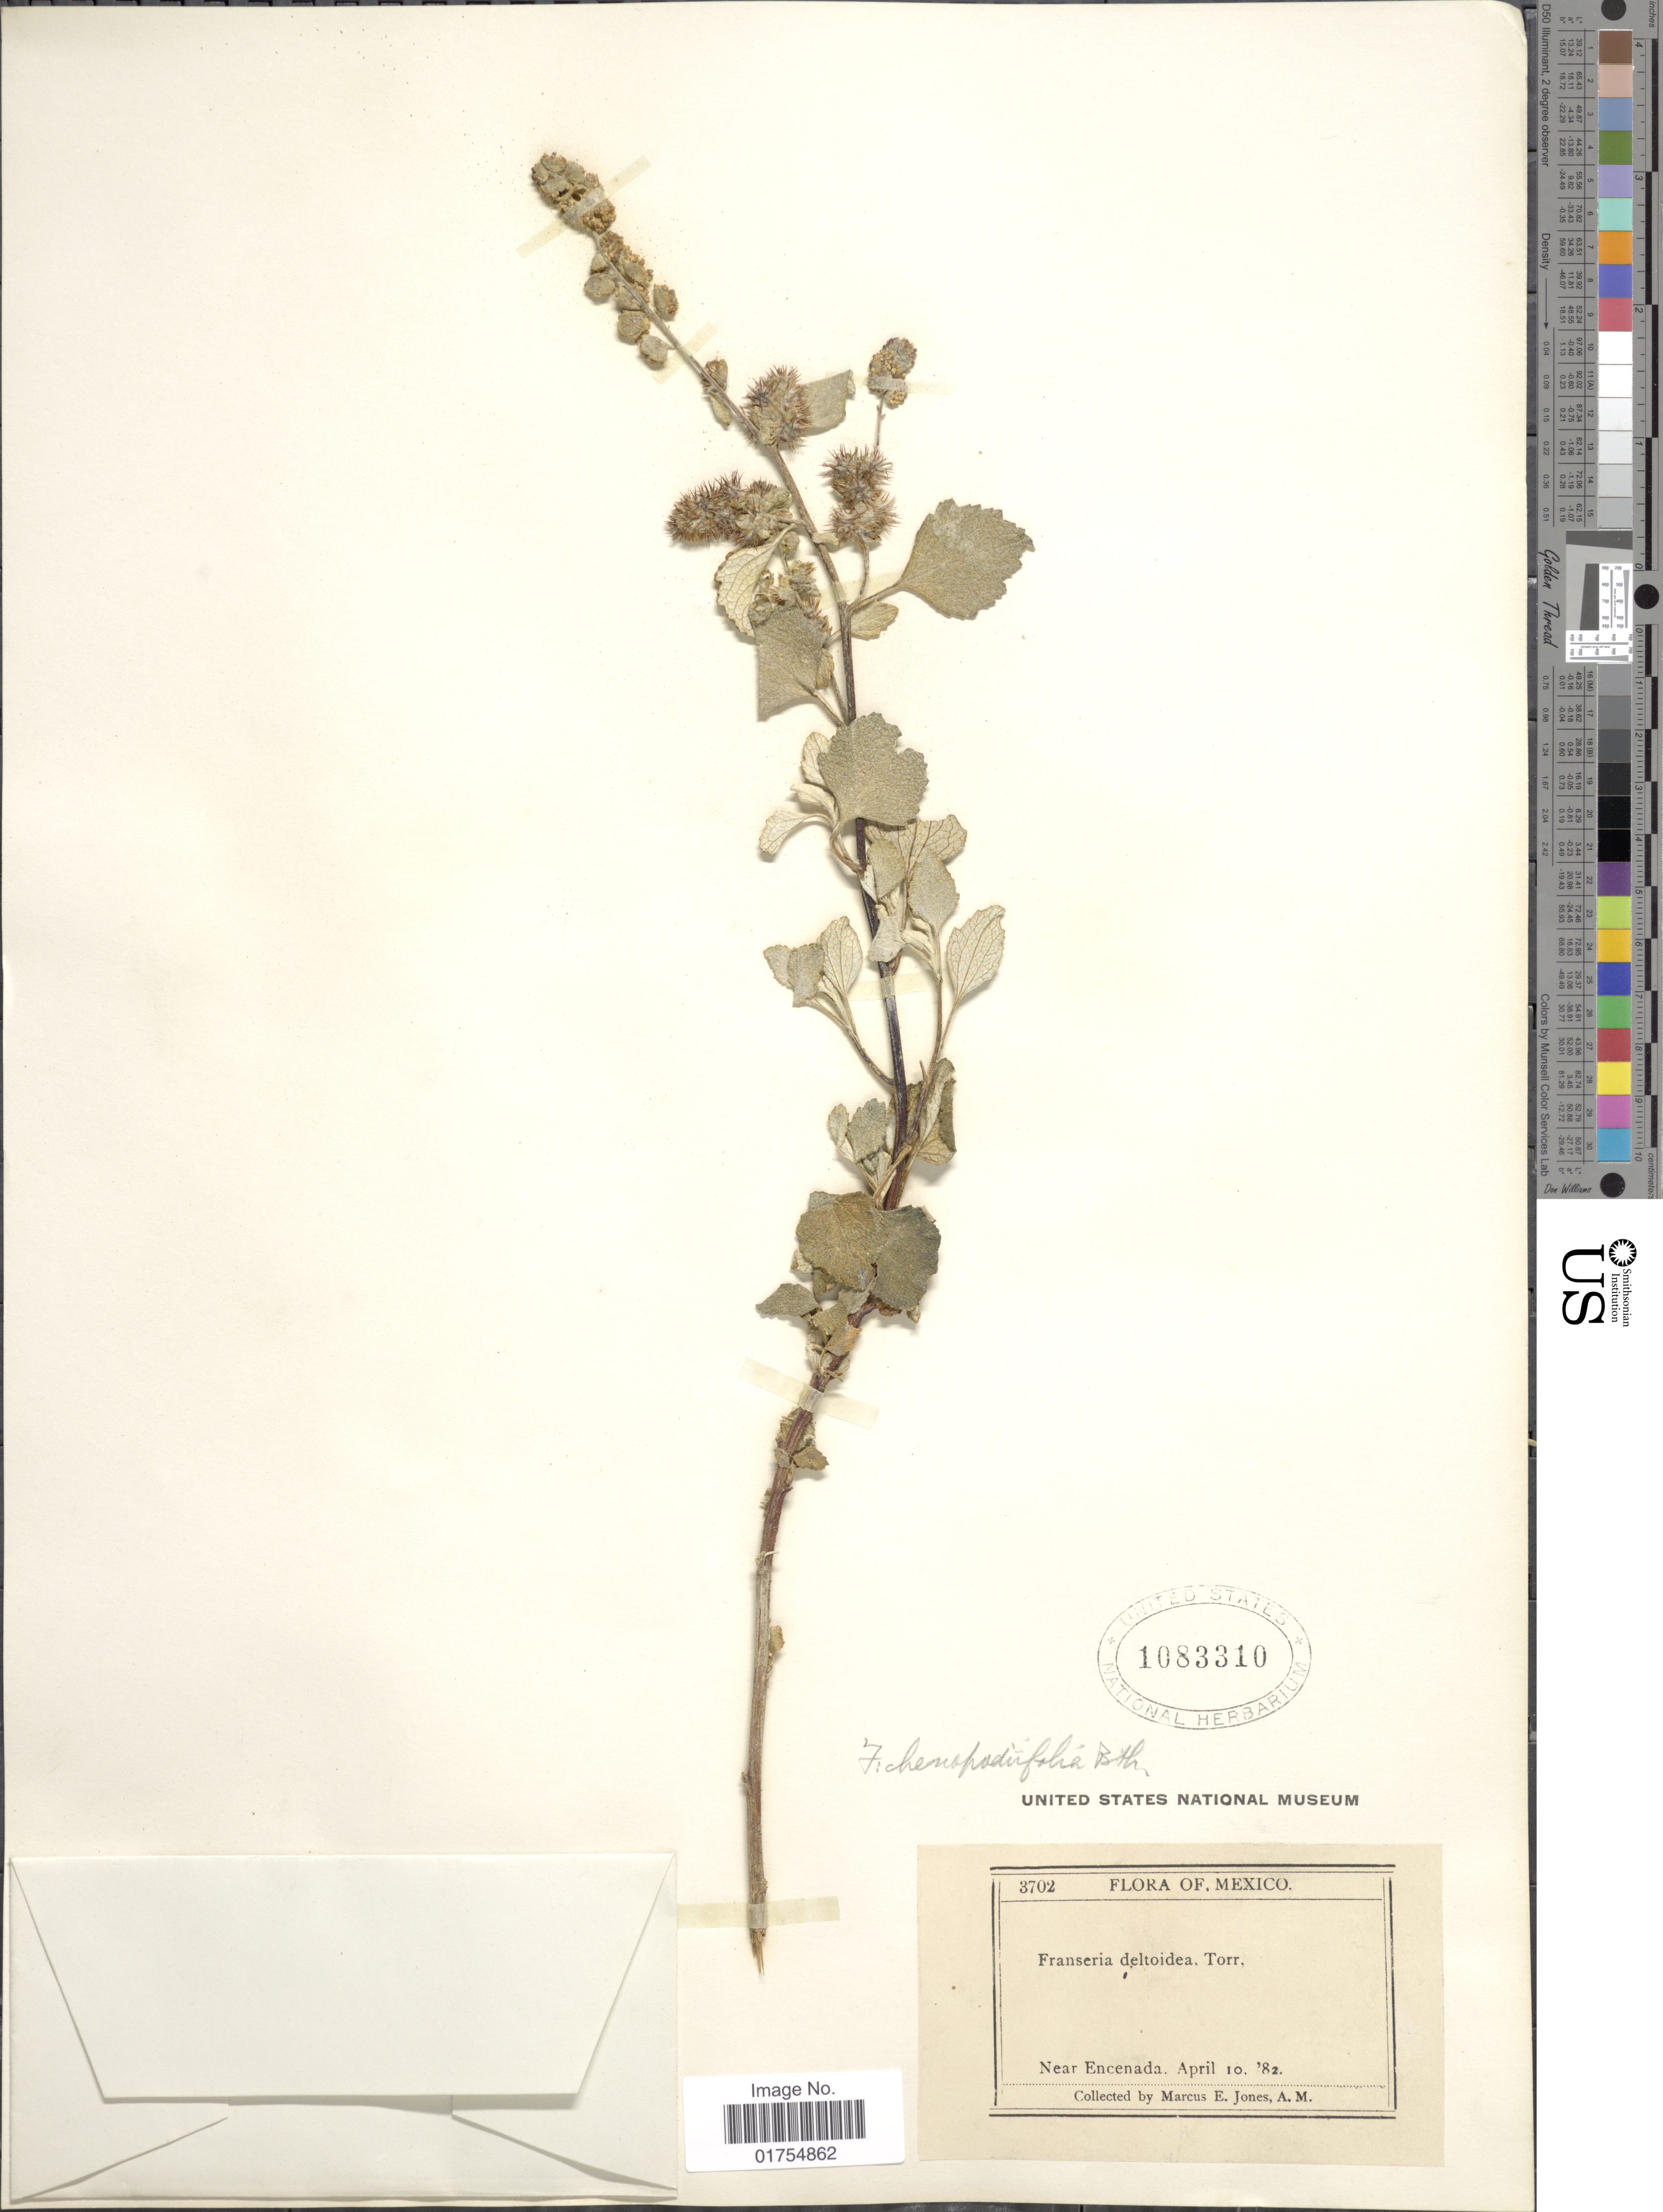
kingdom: Plantae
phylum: Tracheophyta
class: Magnoliopsida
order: Asterales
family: Asteraceae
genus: Franseria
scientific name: Franseria chenopodiifolia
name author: Benth.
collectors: M. E. Jones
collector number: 3702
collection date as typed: Transcribed d/m/y: 10/4/82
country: Mexico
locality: Near Encanada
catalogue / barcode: US 1083310